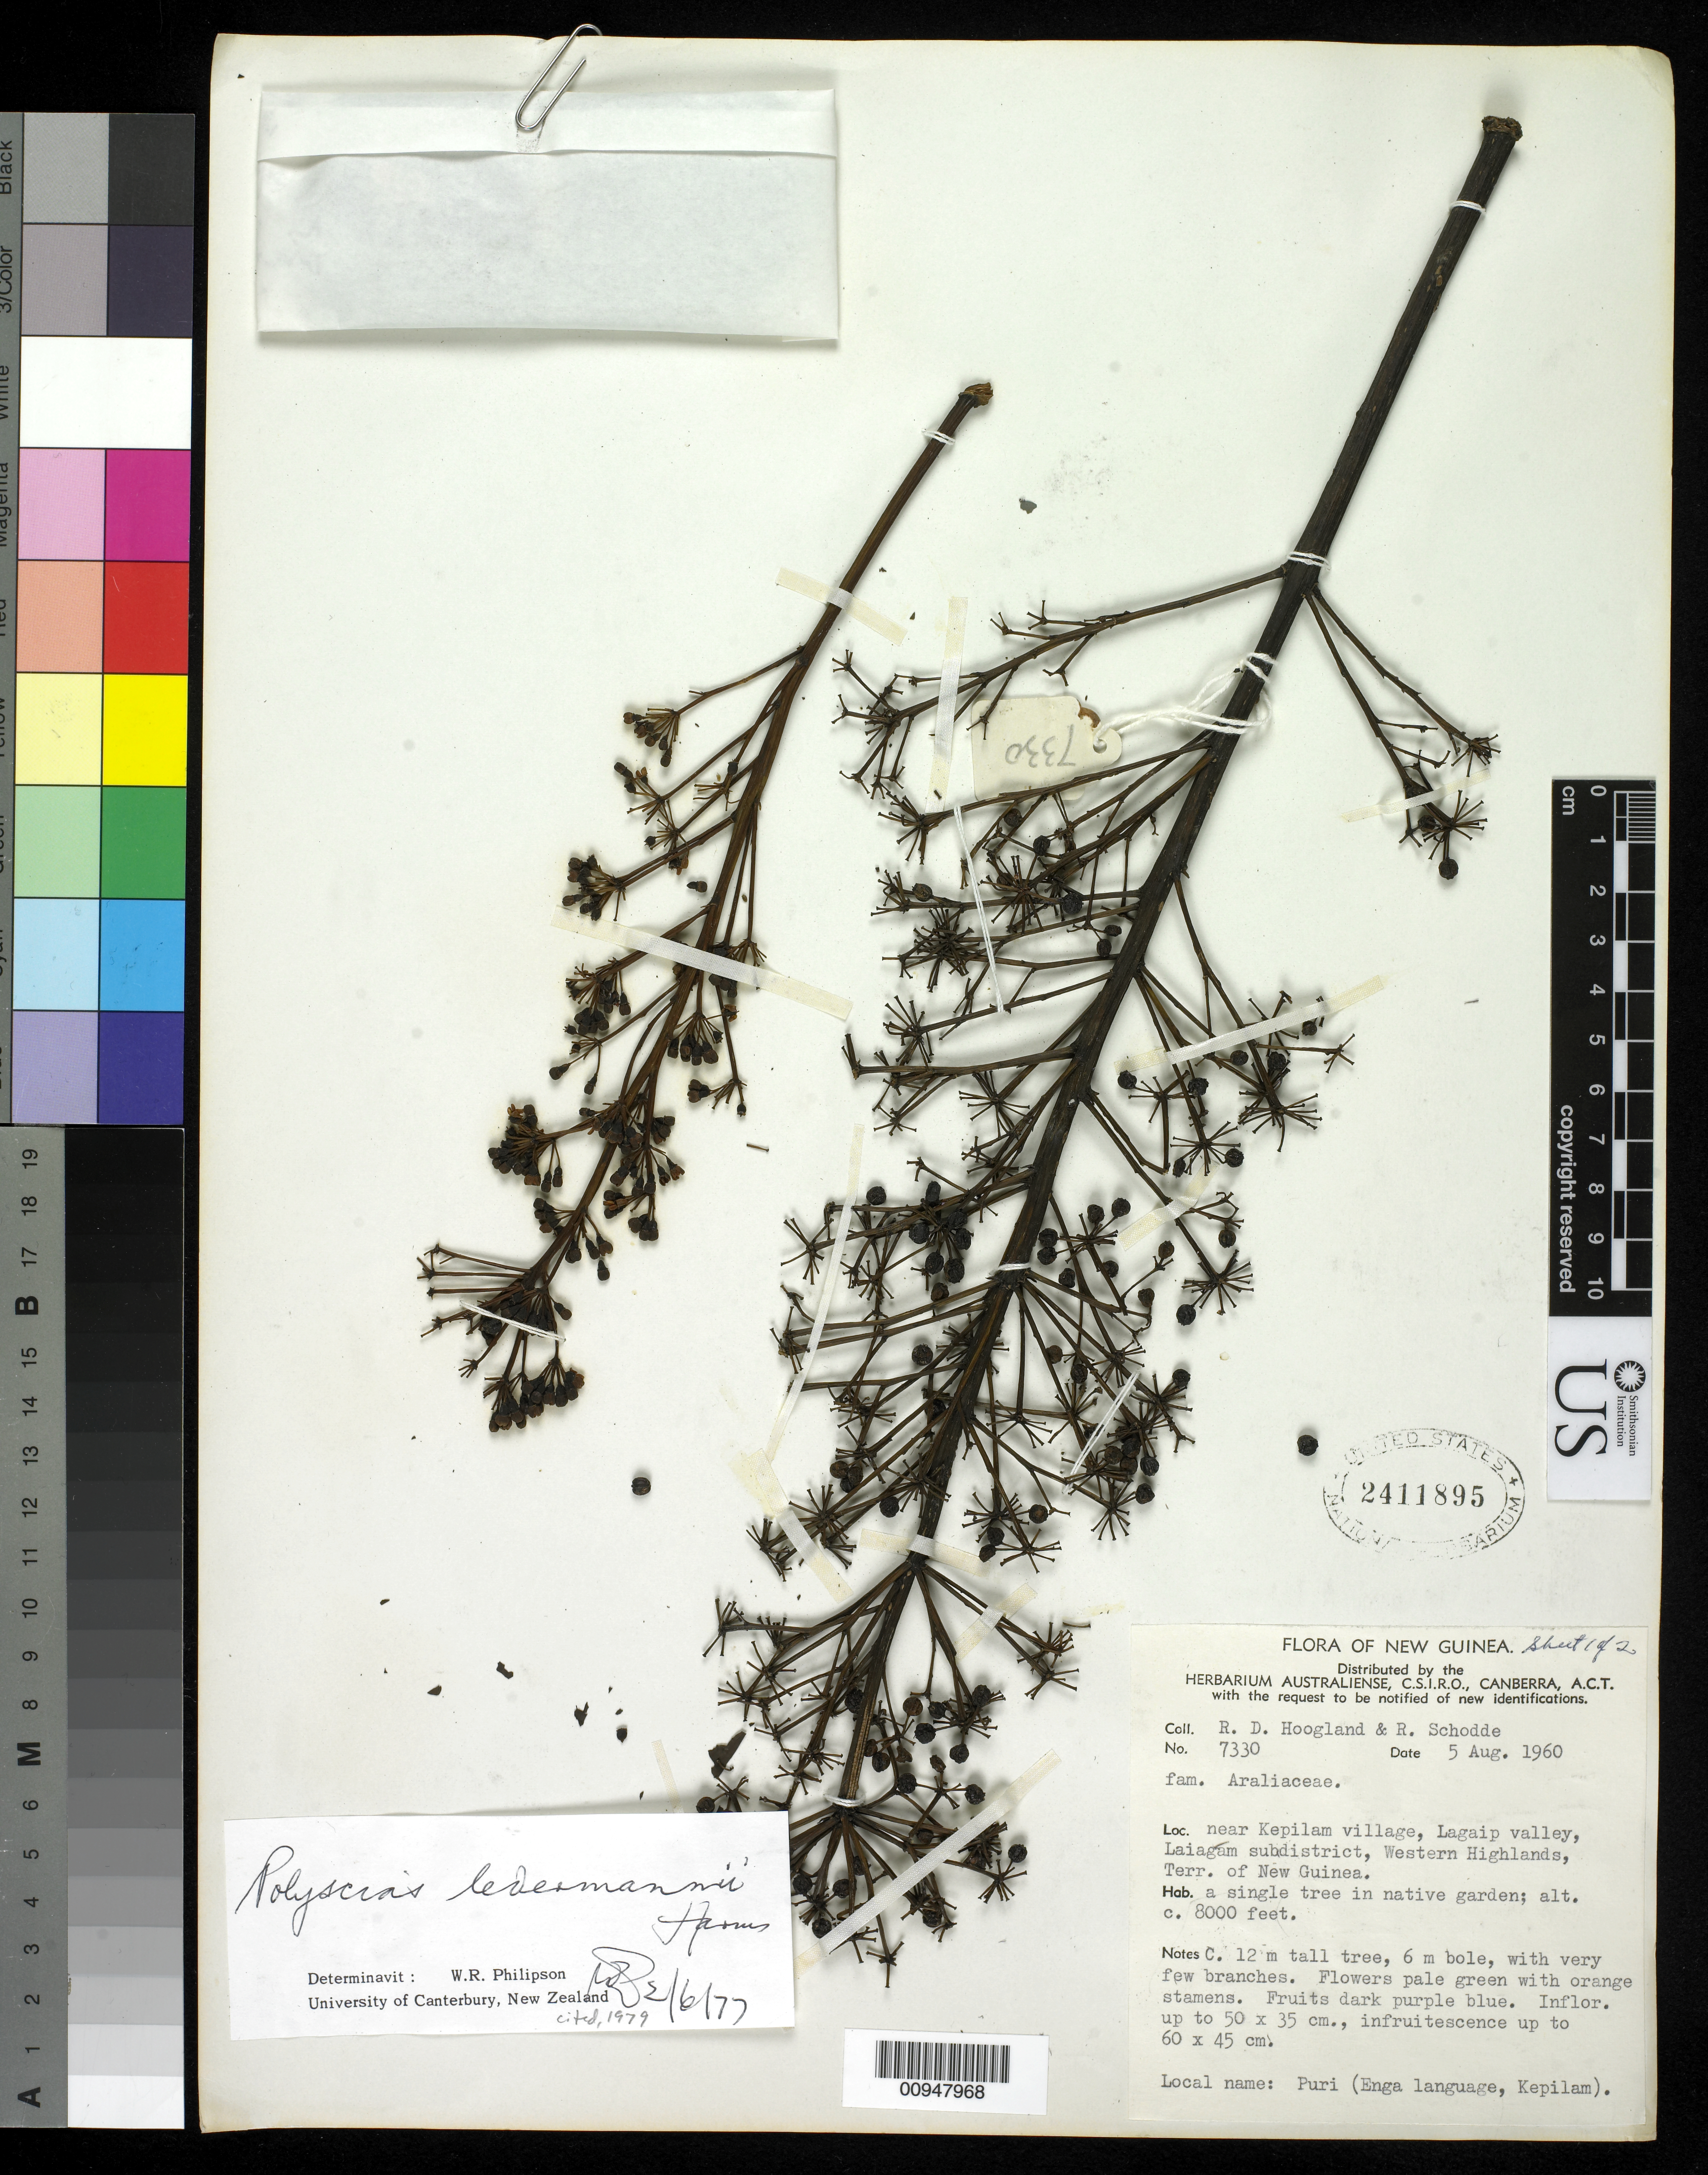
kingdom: Plantae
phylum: Tracheophyta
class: Magnoliopsida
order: Apiales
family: Araliaceae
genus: Polyscias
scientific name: Polyscias ledermannii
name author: Harms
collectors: R. D. Hoogland & R. Schodde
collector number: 7330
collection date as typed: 05 Aug 1960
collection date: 1960-08-05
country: Papua New Guinea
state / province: Enga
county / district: Laiagam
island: New Guinea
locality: near Kepilam village , Lagaip valley, western Highlands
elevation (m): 2438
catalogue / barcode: US 2411895